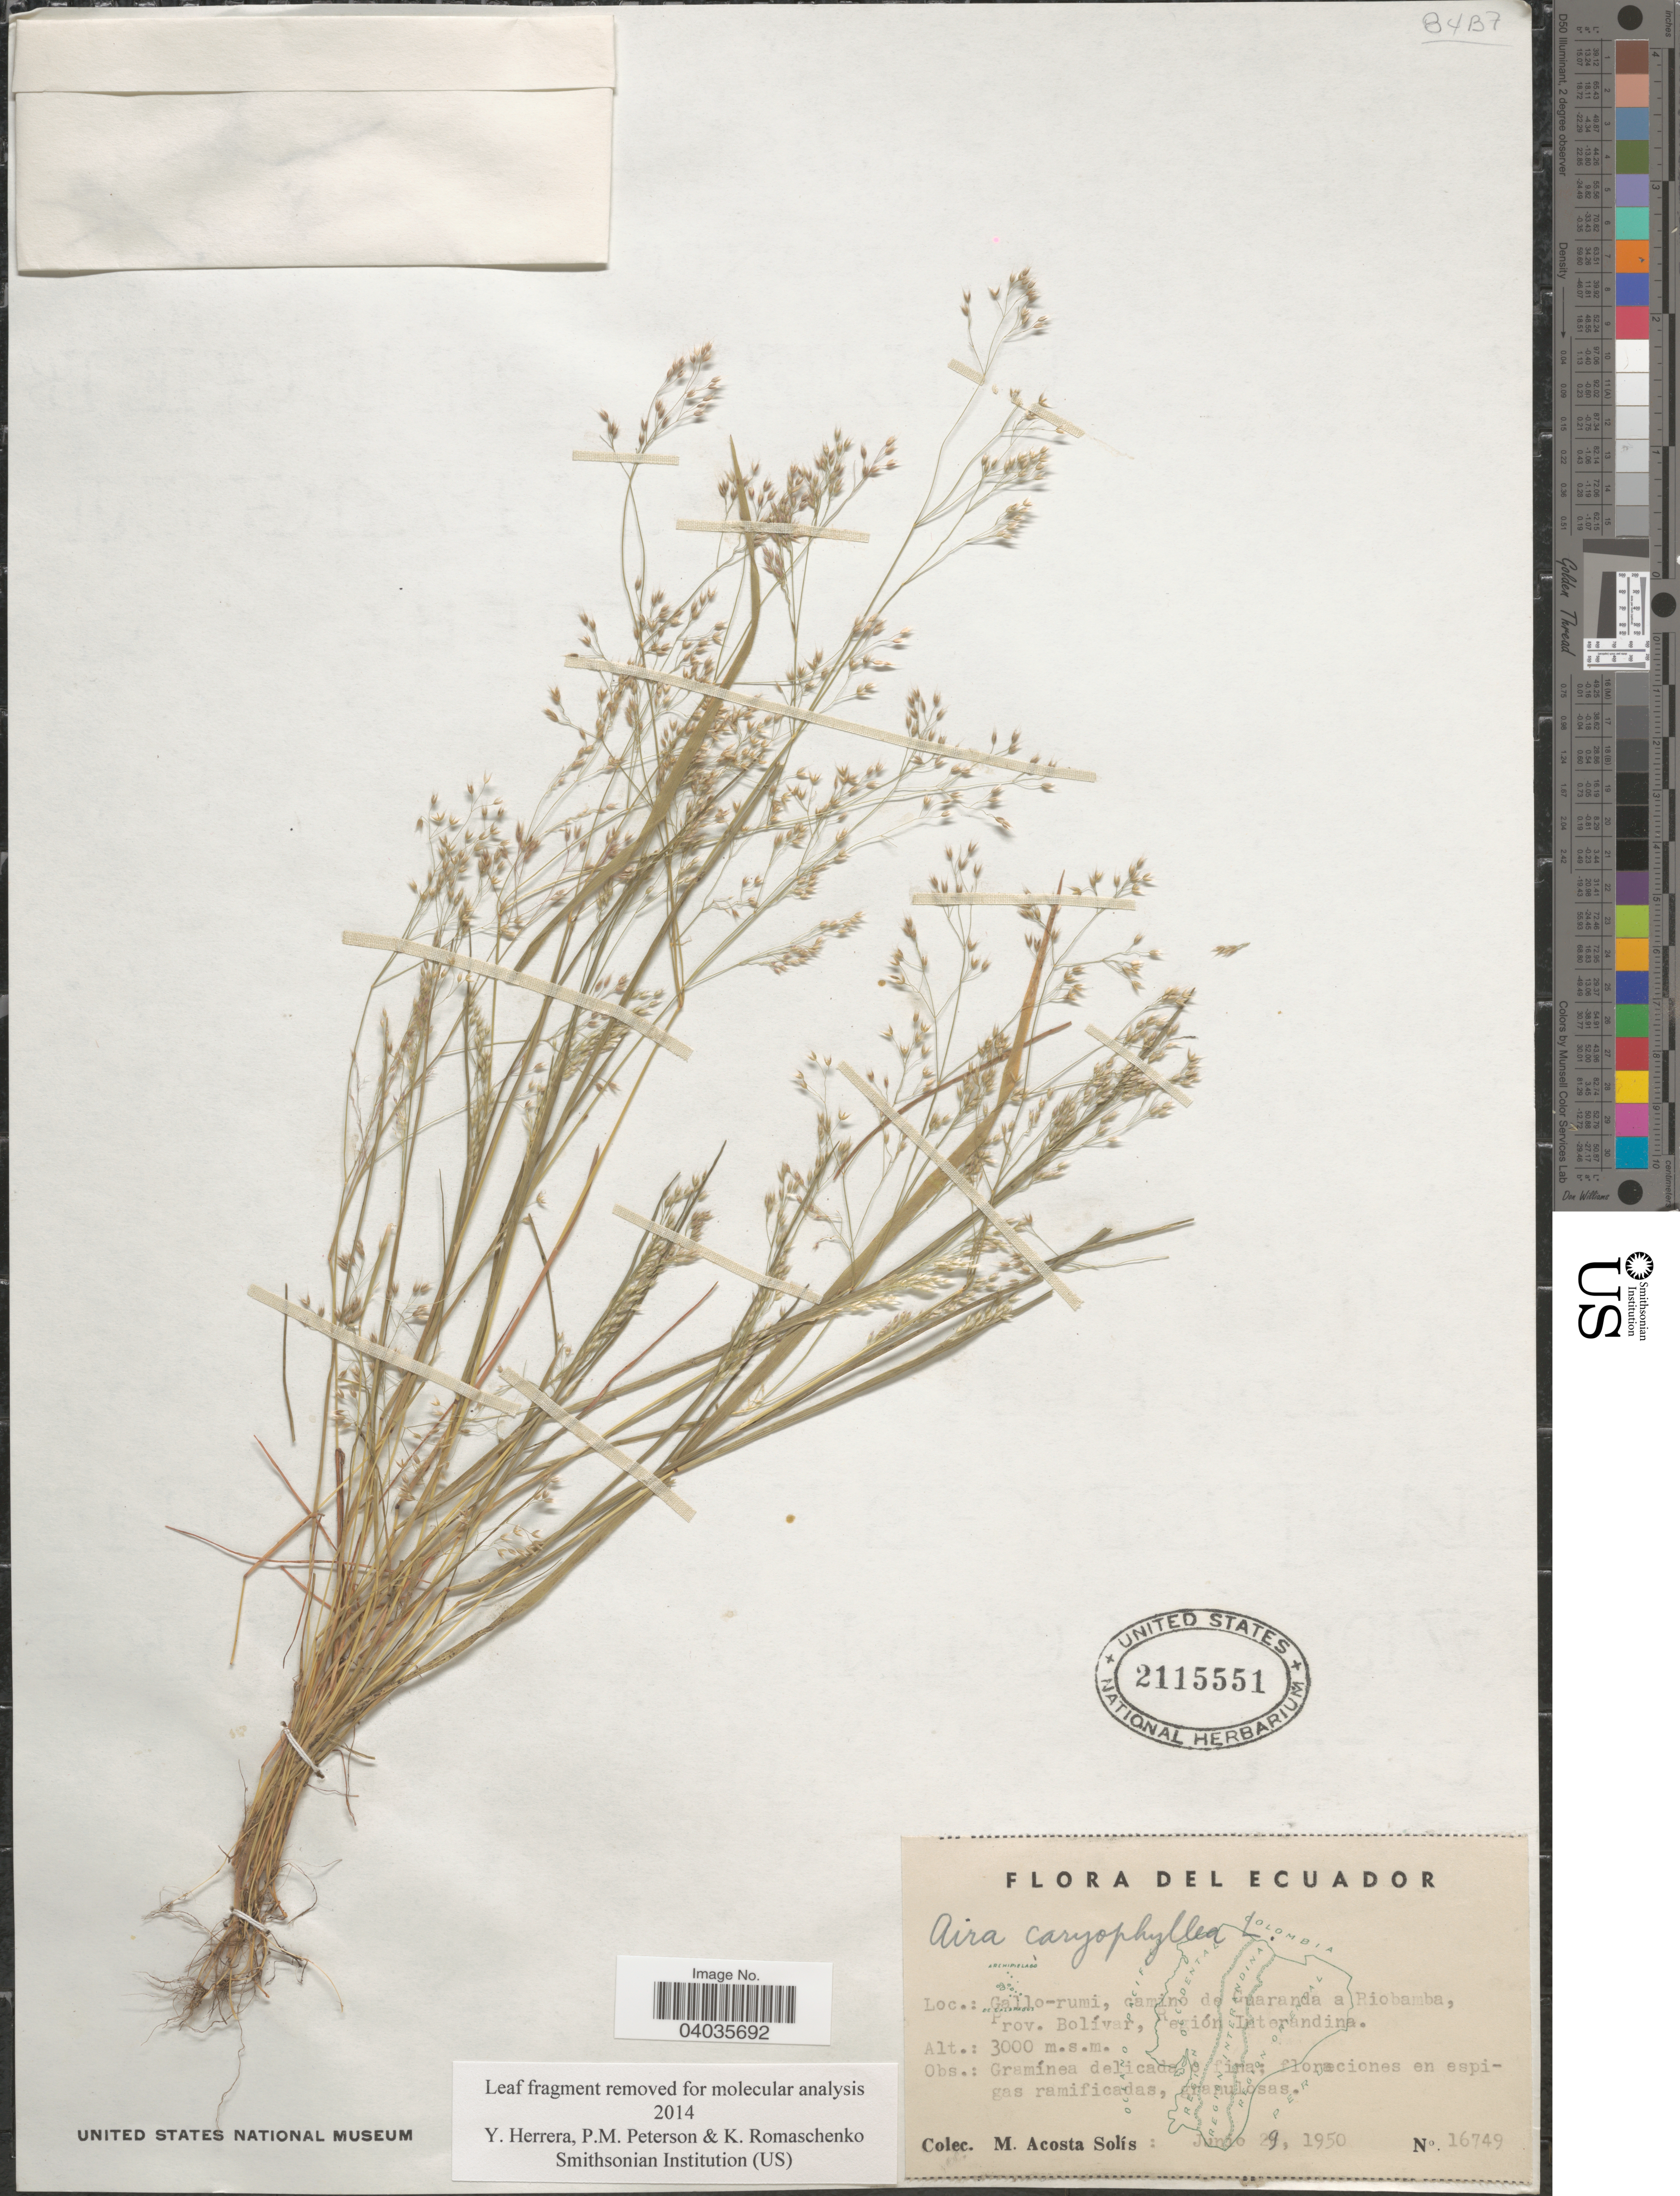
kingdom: Plantae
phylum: Tracheophyta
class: Liliopsida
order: Poales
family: Poaceae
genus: Aira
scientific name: Aira caryophyllea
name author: L.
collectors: M. Acosta Solis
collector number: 16749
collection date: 1950-06-29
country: Ecuador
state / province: Bolívar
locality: Gallo-rumi, camino de Guaranda a Riobamba, Región Interandina.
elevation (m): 3000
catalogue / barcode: US 2115551